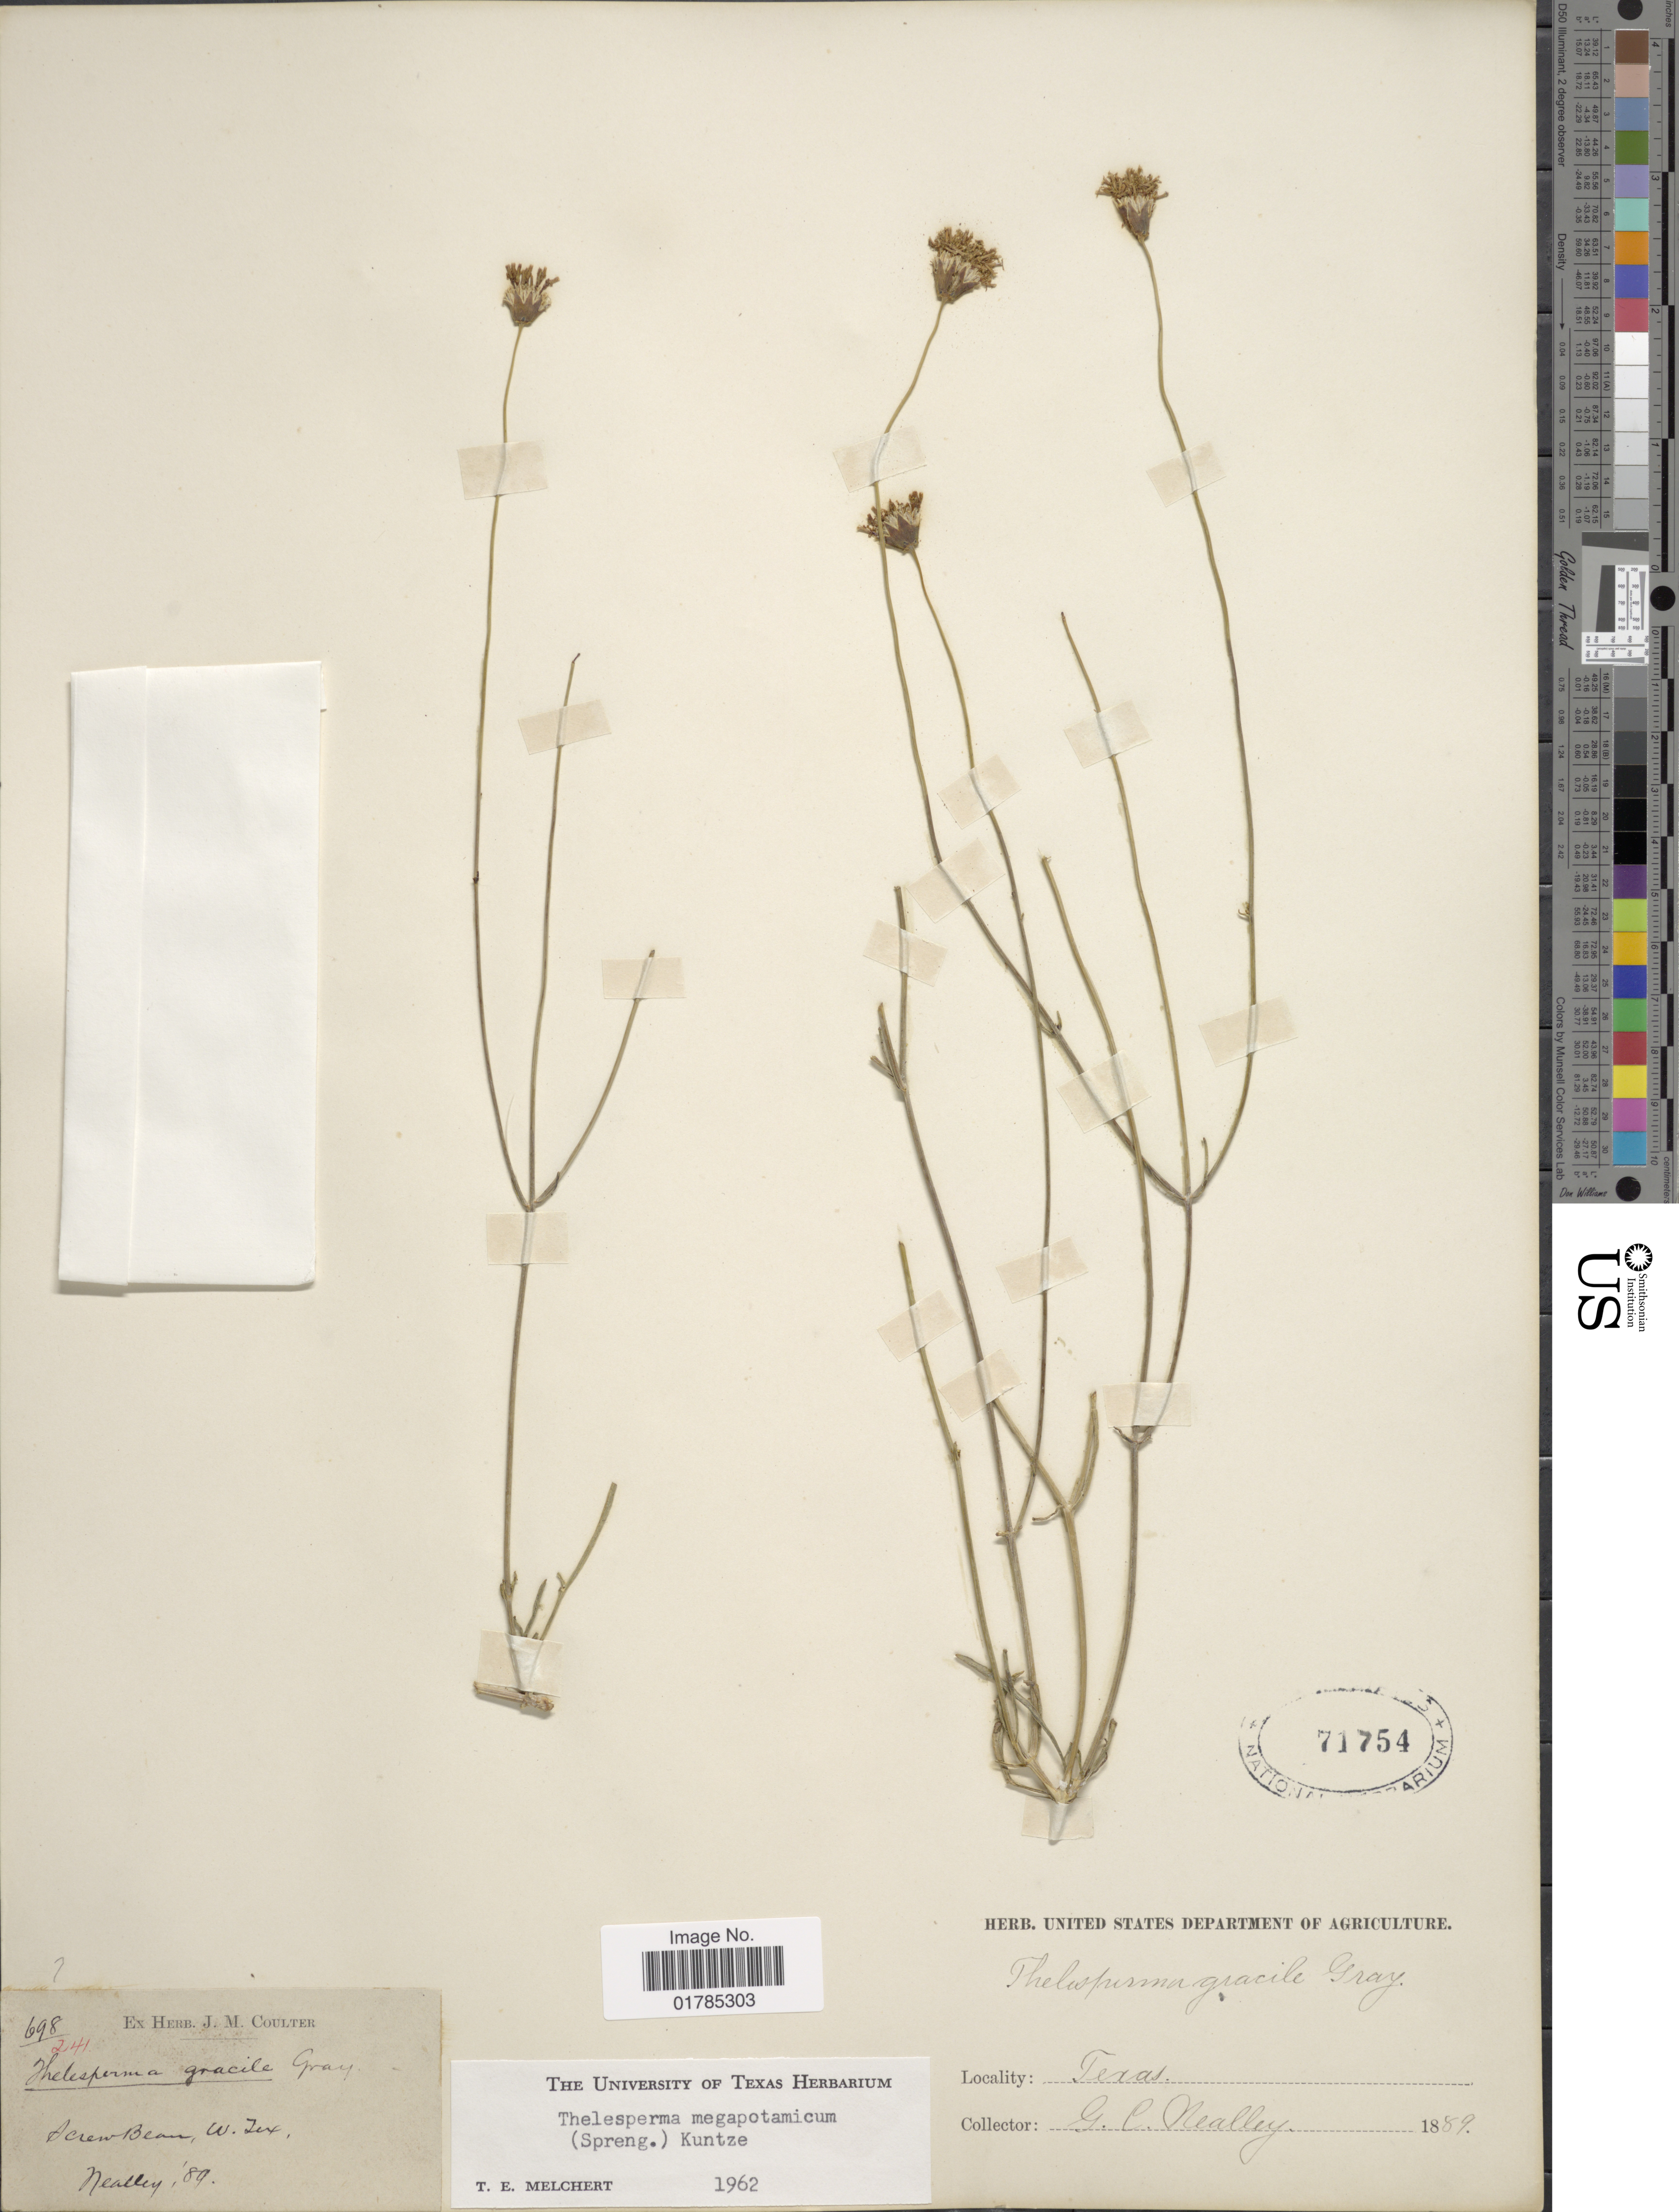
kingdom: Plantae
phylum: Tracheophyta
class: Magnoliopsida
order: Asterales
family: Asteraceae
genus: Thelesperma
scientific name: Thelesperma megapotamicum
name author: (Spreng.) Herter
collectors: Nealley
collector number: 698/241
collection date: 1889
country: United States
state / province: Texas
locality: Screw Bean, W. Tex.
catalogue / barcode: US 71754